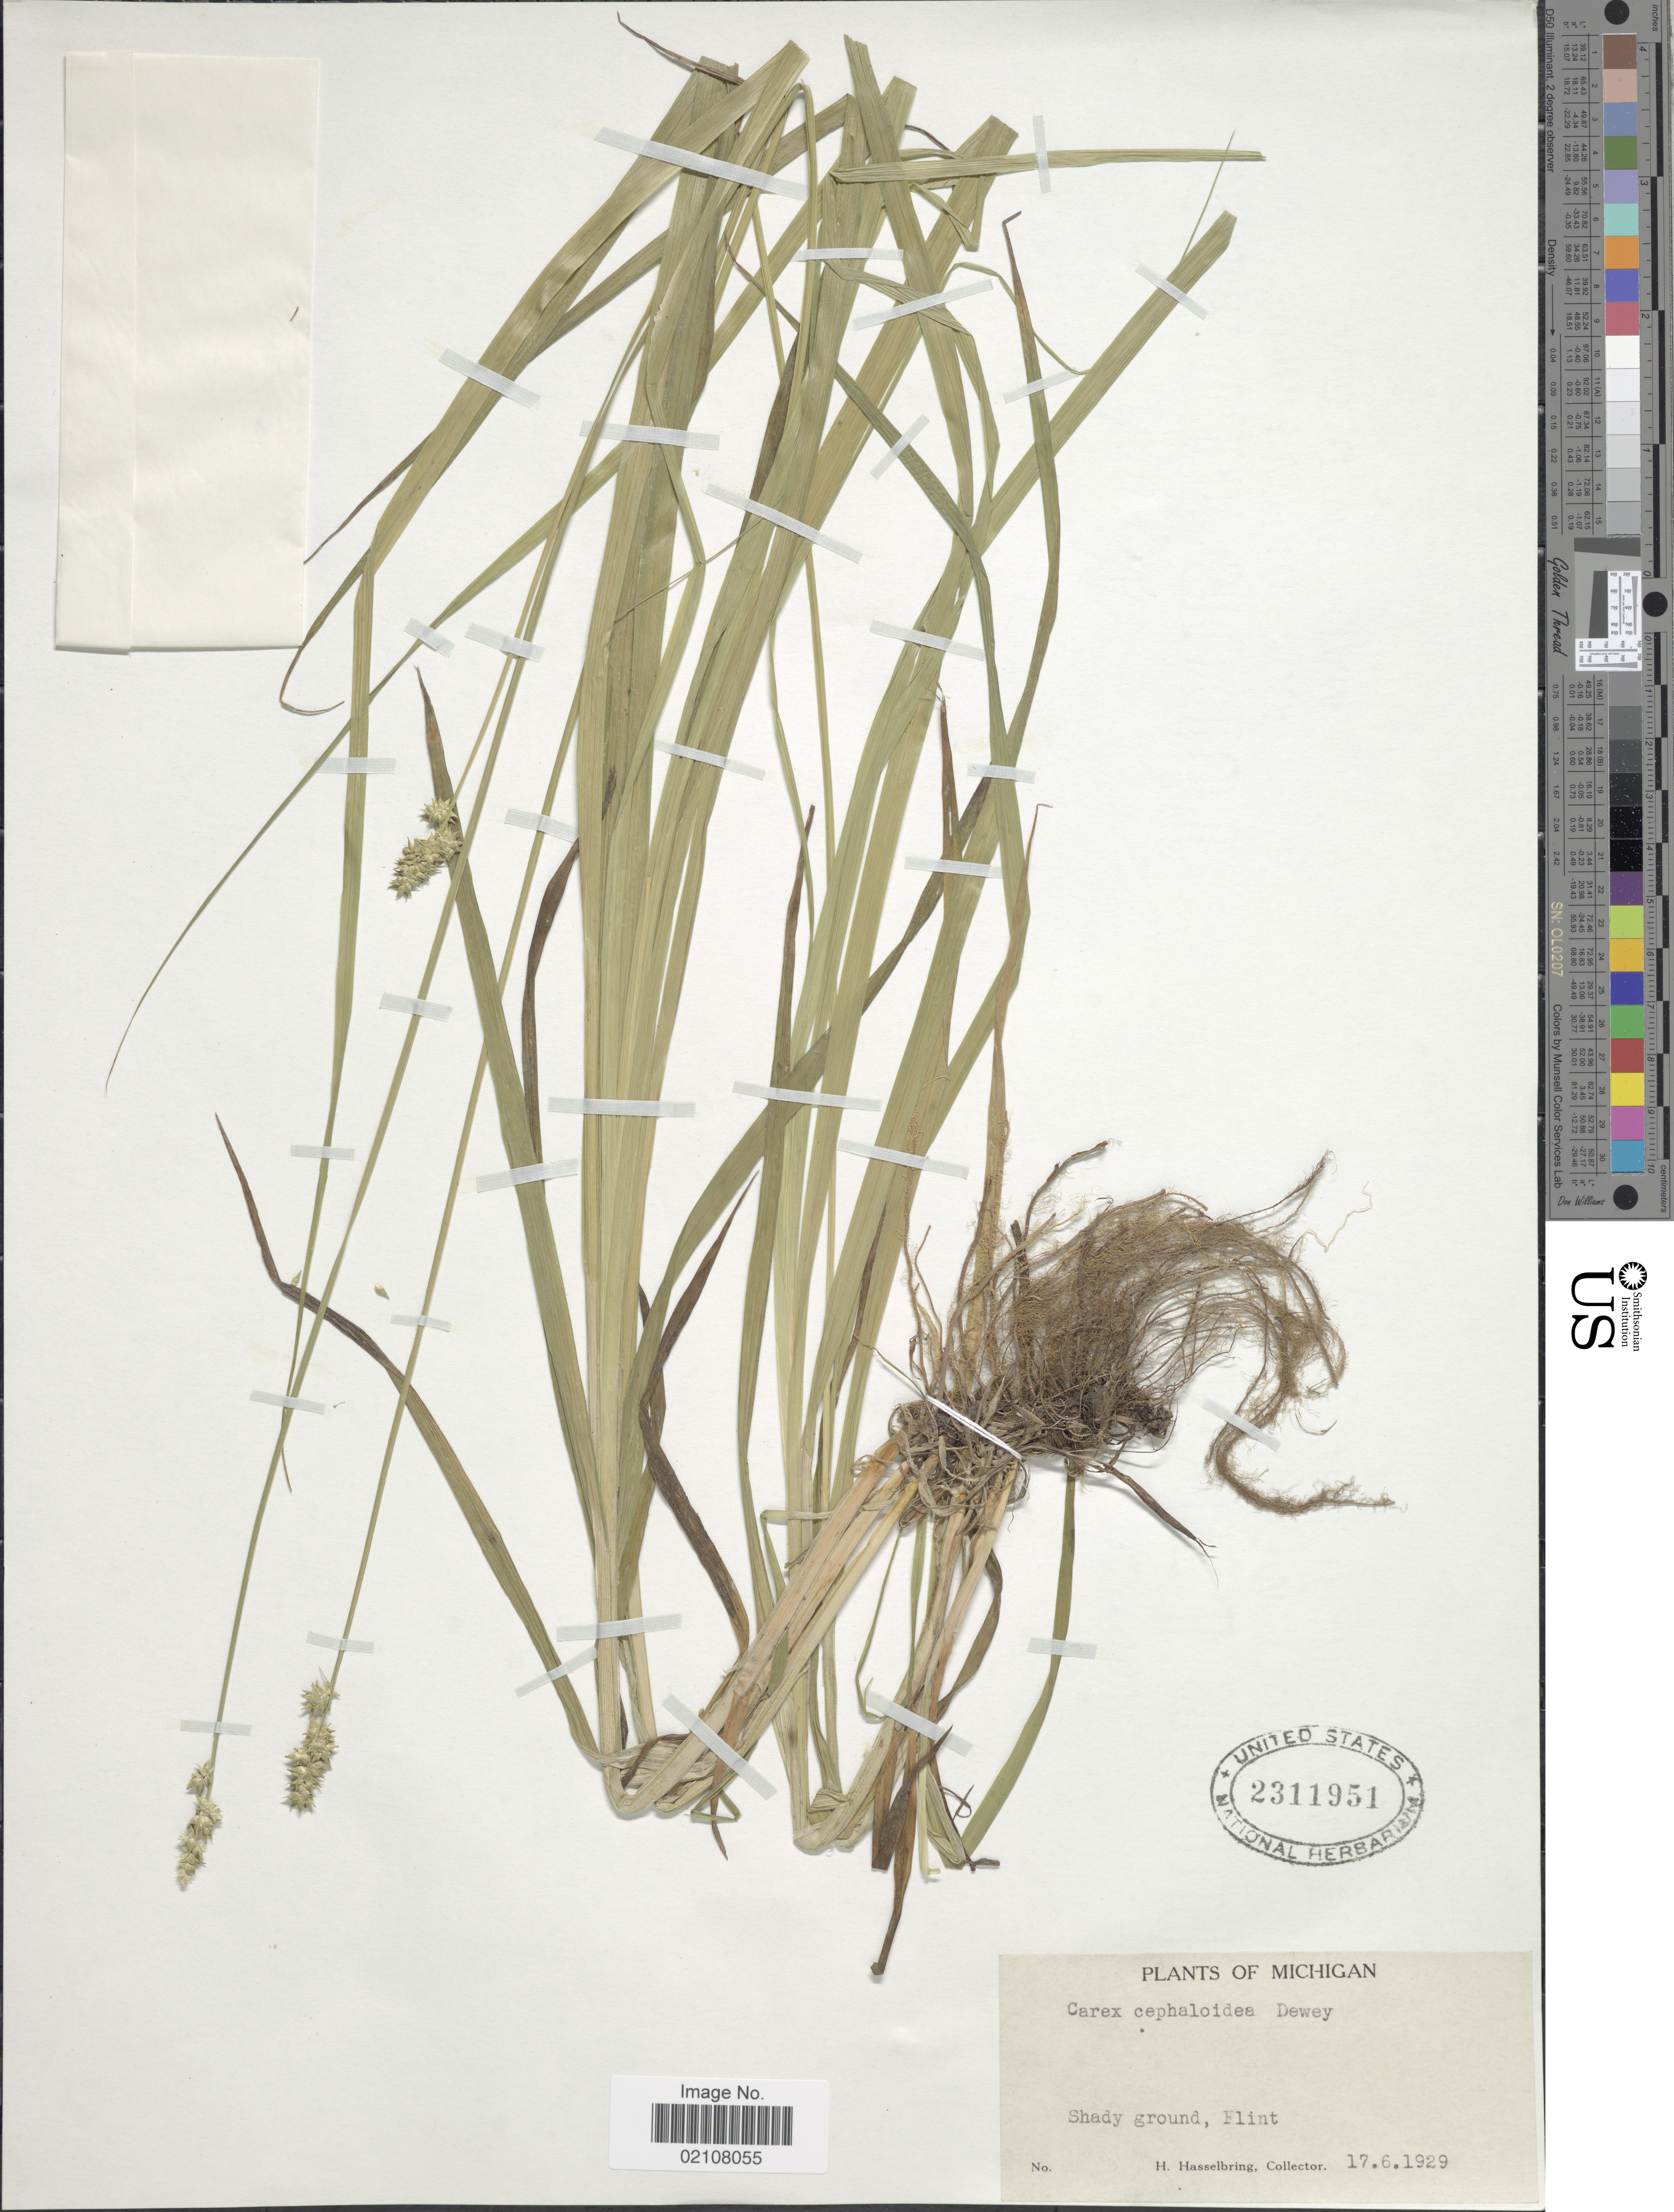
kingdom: Plantae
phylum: Tracheophyta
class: Liliopsida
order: Poales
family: Cyperaceae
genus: Carex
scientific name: Carex cephaloidea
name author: (Dewey) Dewey ex Boott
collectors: H. Hasselbring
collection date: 1929-06-17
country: United States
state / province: Michigan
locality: Shady ground, Flint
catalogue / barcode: US 2311951